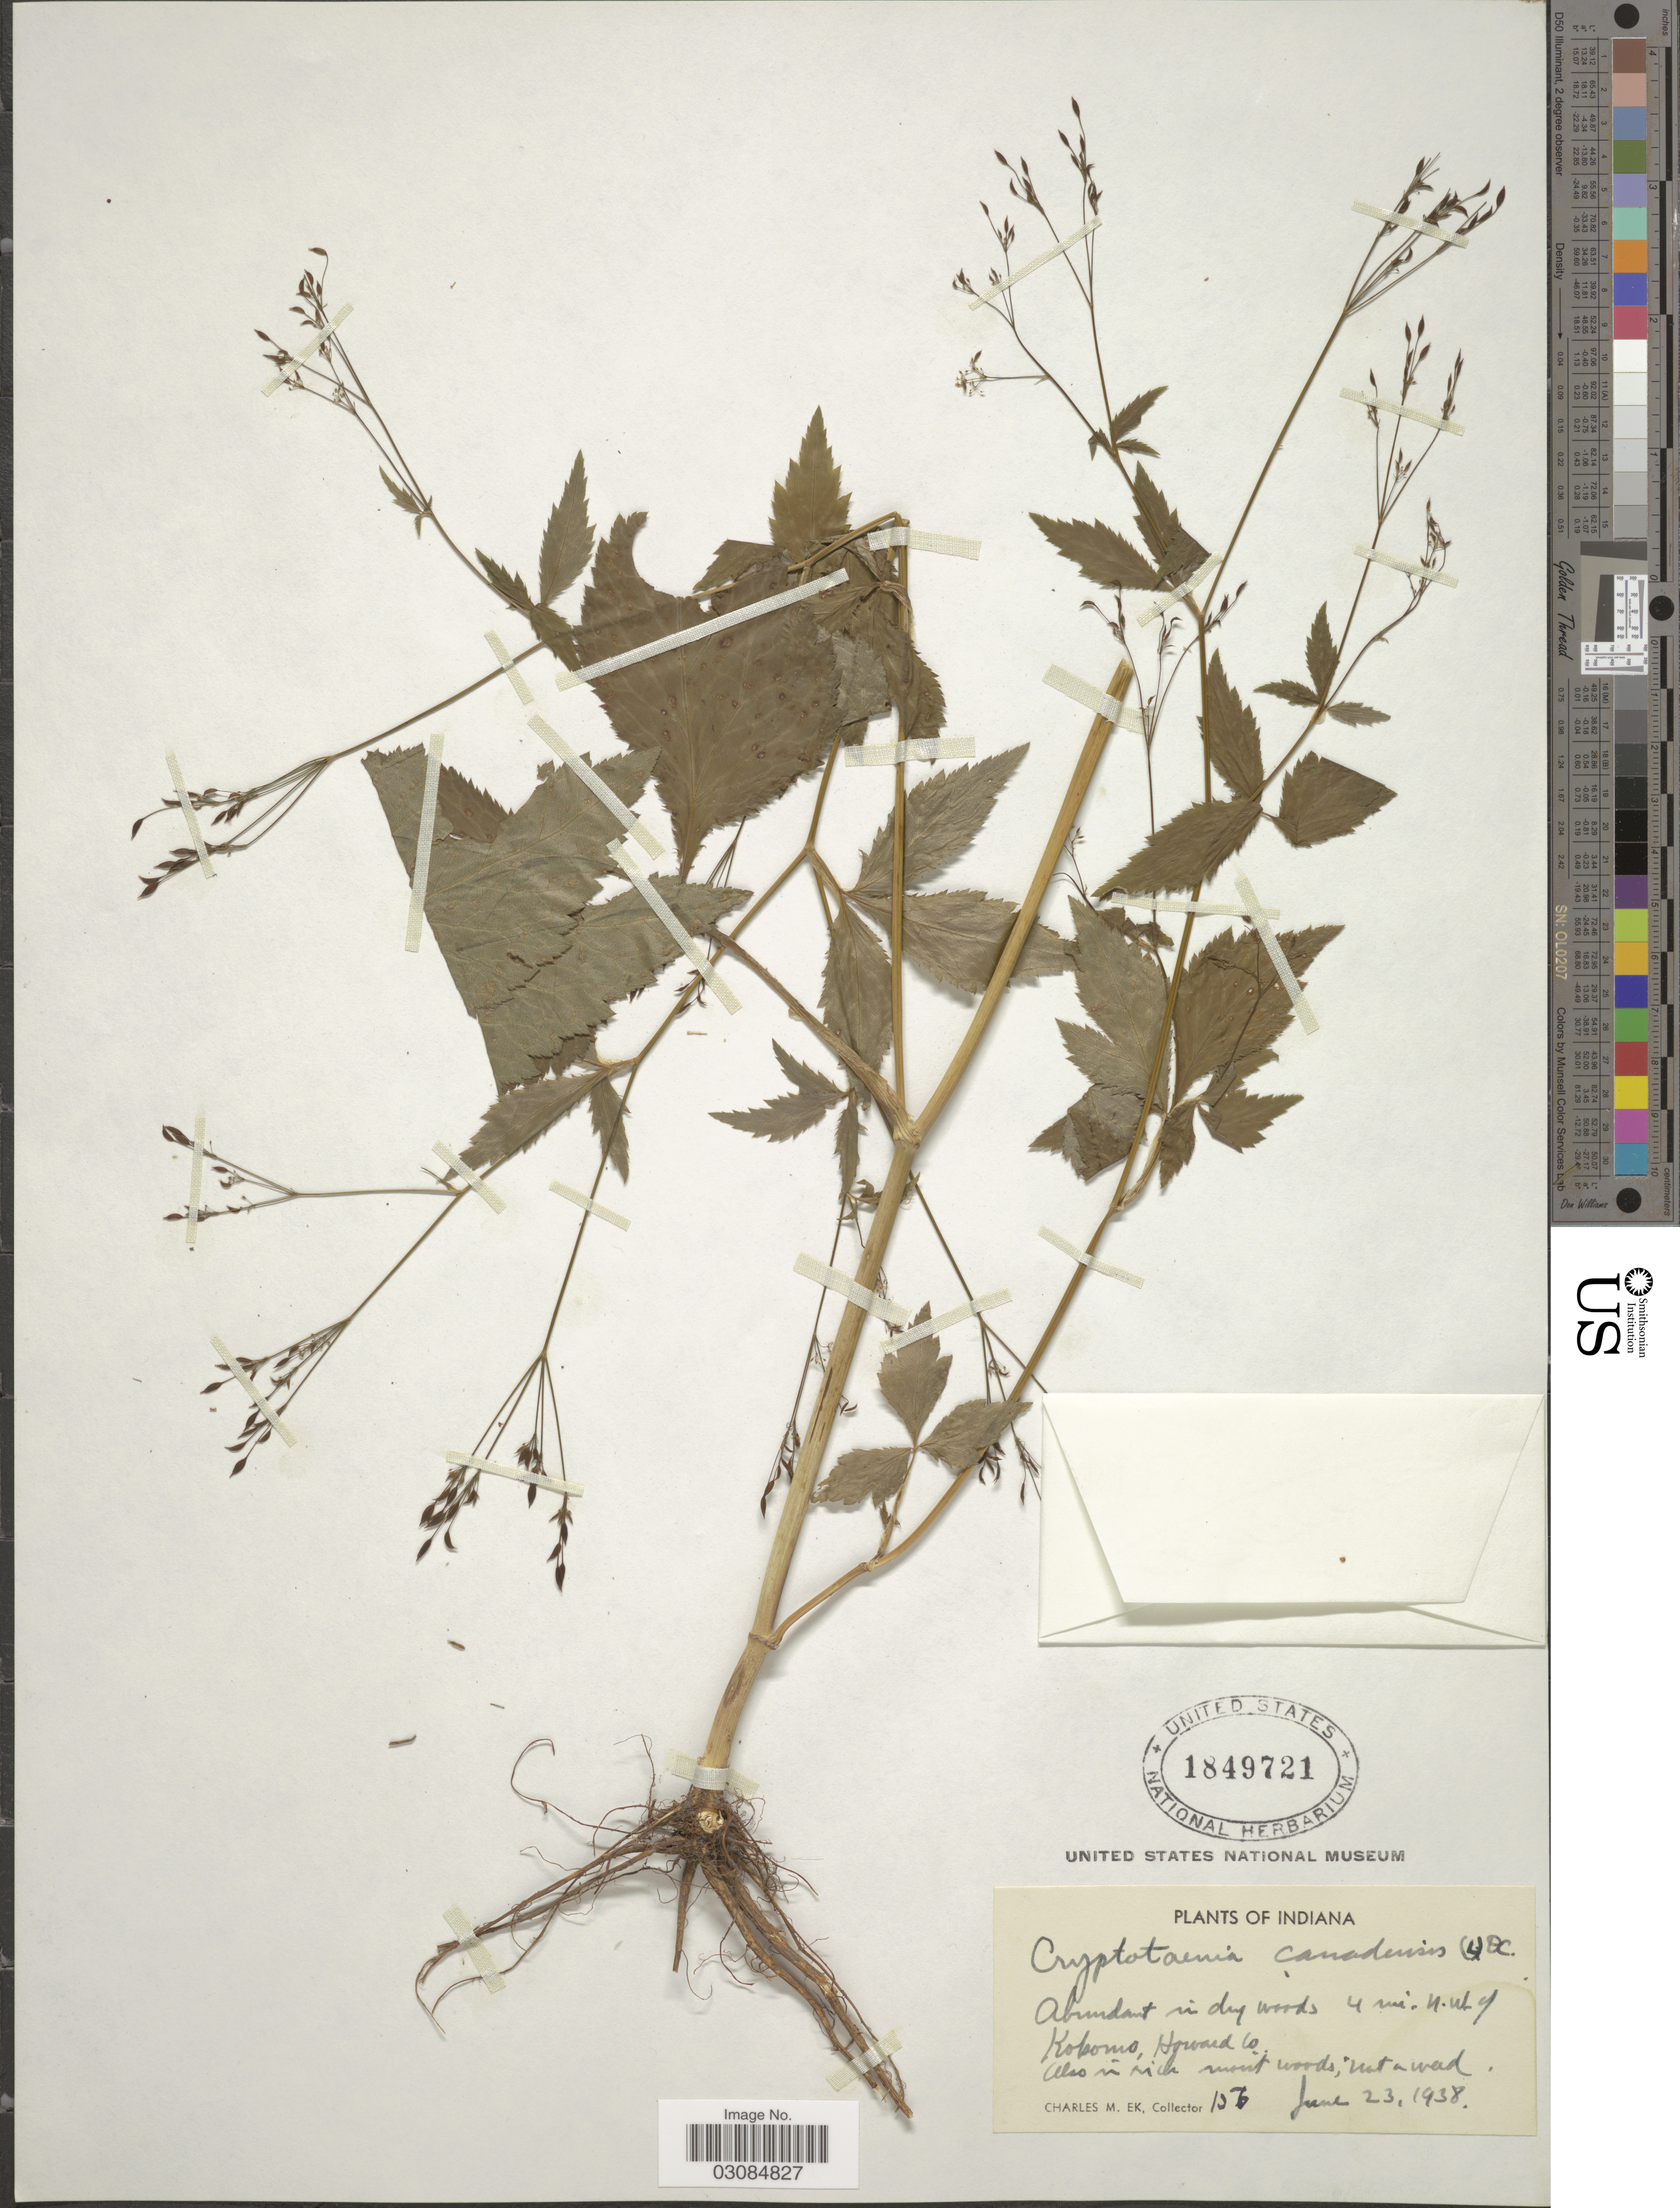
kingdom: Plantae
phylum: Tracheophyta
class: Magnoliopsida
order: Apiales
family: Apiaceae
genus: Cryptotaenia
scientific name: Cryptotaenia canadensis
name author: (L.) DC.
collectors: C. Ek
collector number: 156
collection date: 1938-06-23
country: United States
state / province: Indiana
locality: Abundant in dry woods 4 mi. N.W. of Kokomo, Howard Co.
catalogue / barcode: US 1849721